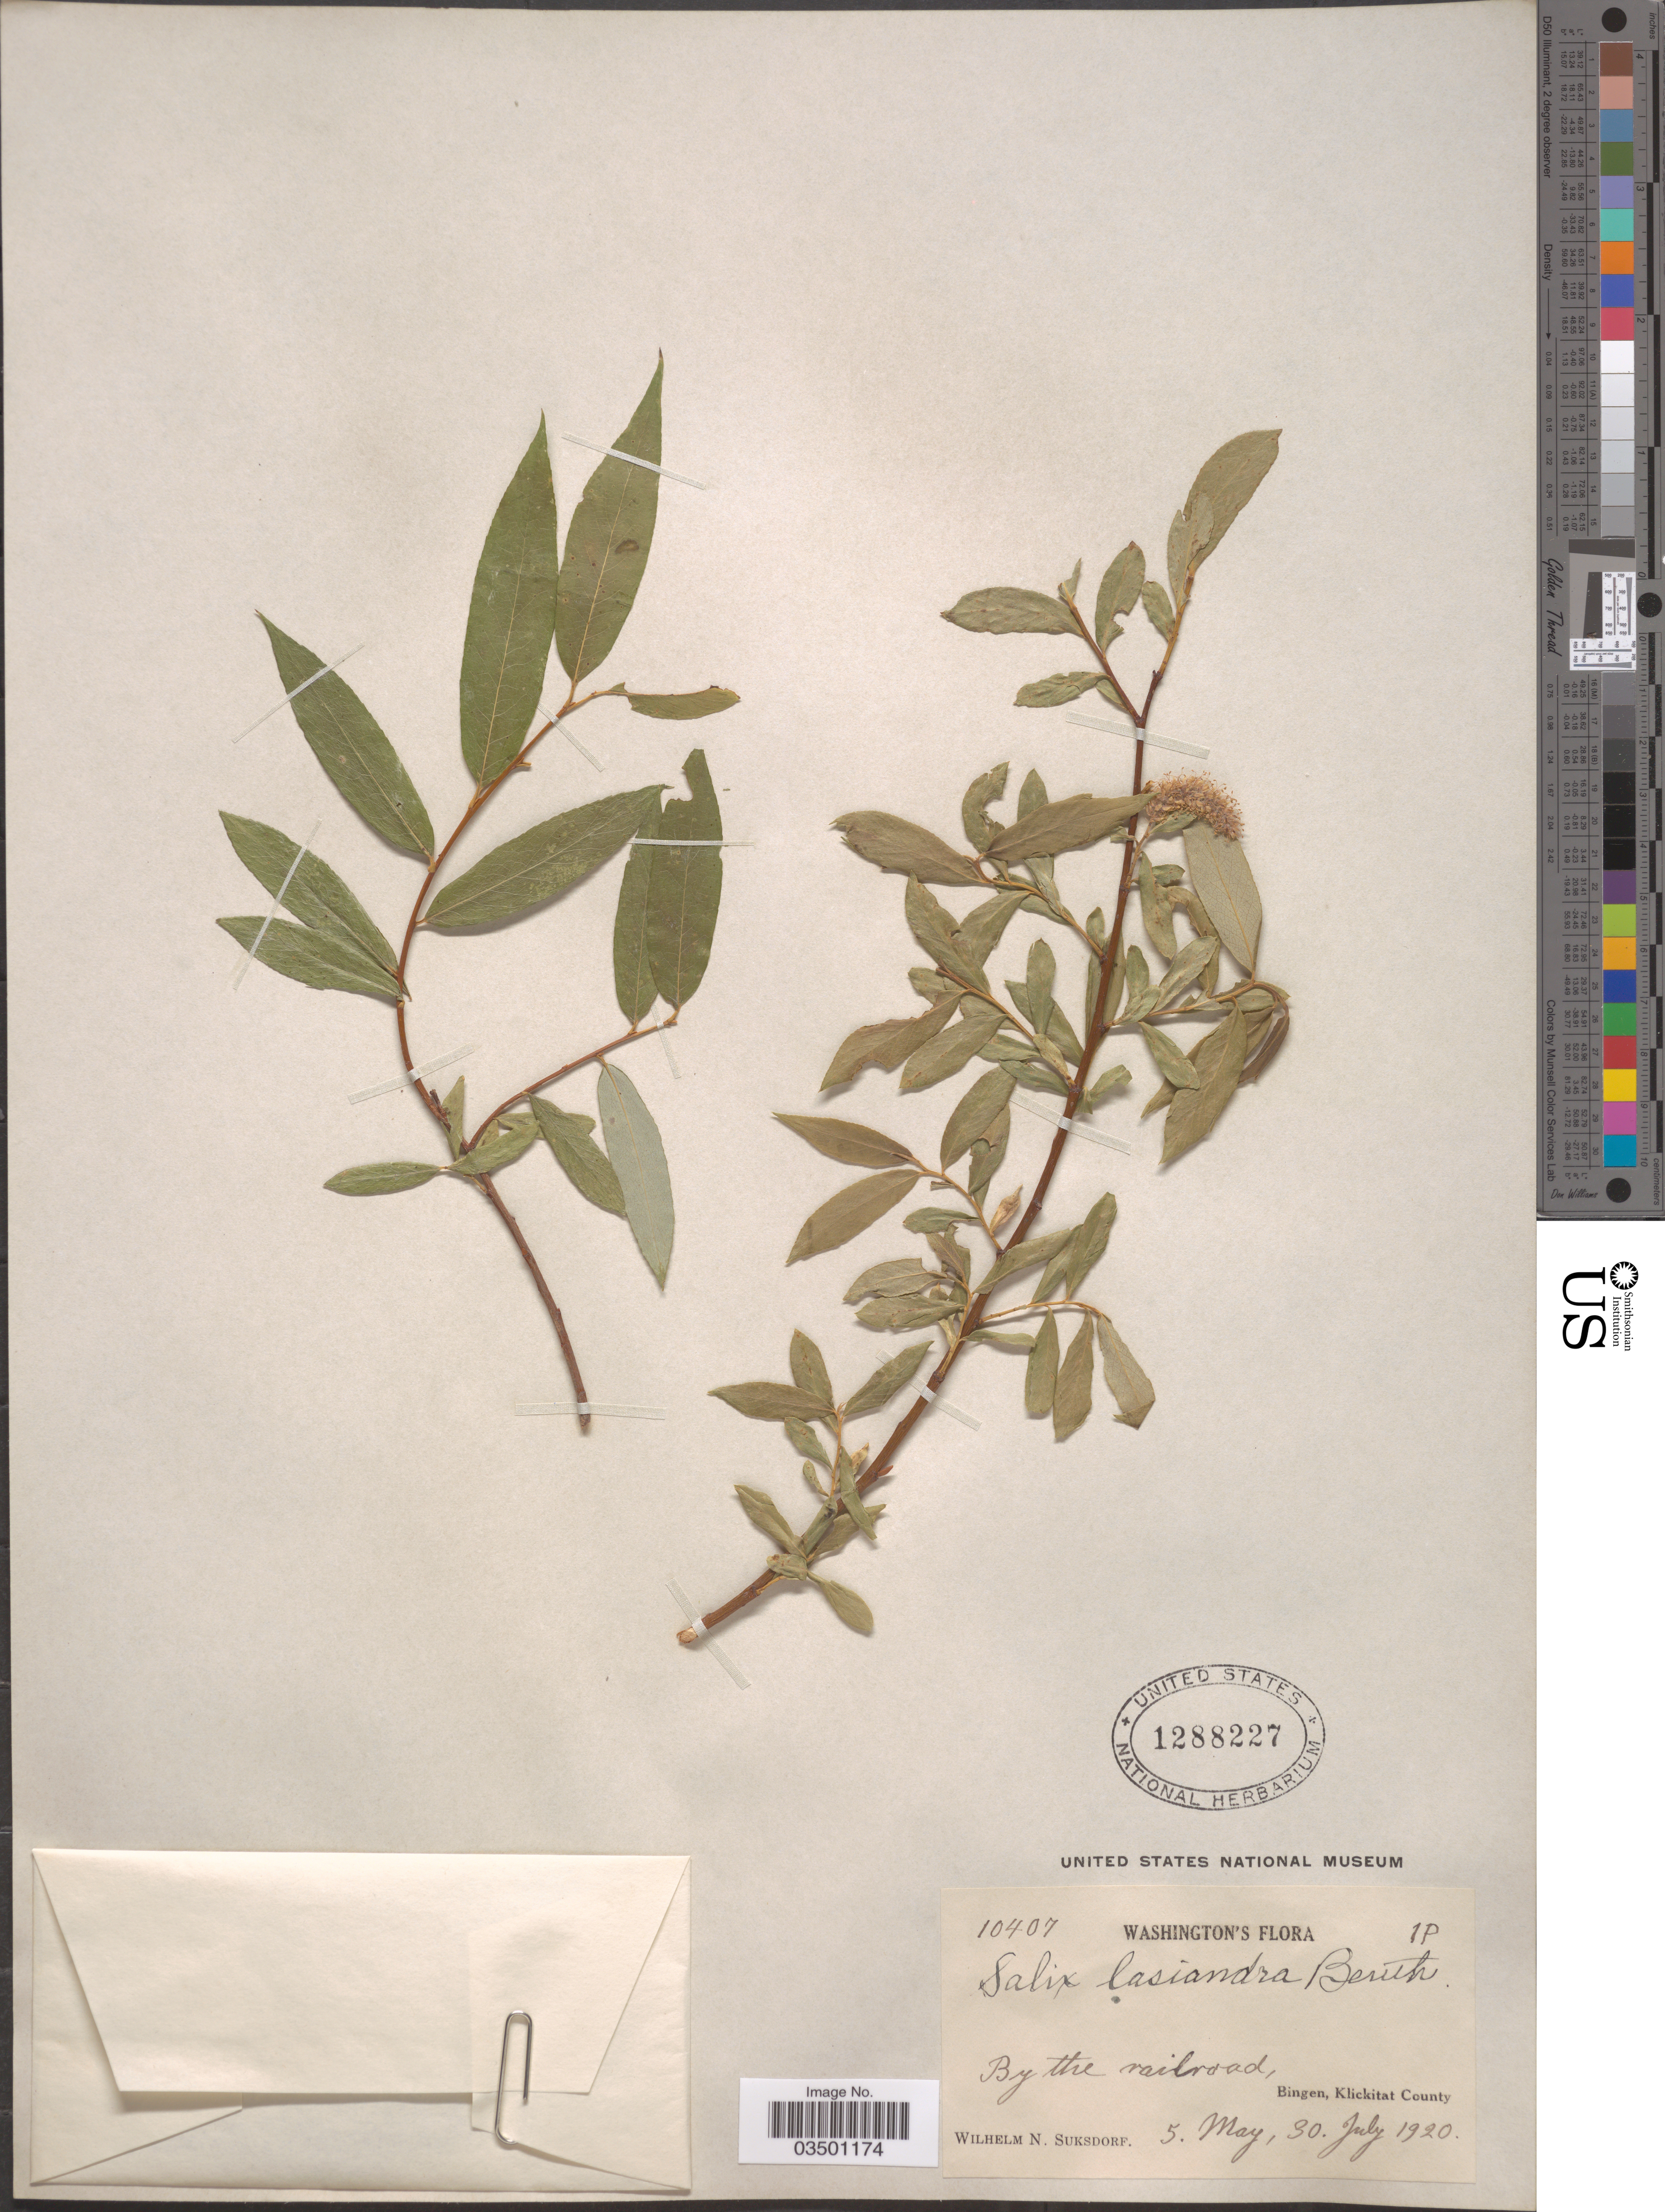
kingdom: Plantae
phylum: Tracheophyta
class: Magnoliopsida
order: Malpighiales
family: Salicaceae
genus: Salix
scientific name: Salix lasiandra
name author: Benth.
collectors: W. N. Suksdorf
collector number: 10407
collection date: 1920-05-05/1920-07-30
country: United States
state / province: Washington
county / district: Klickitat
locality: By the railroad, Bingen, Klickitat County.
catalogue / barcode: US 1288227